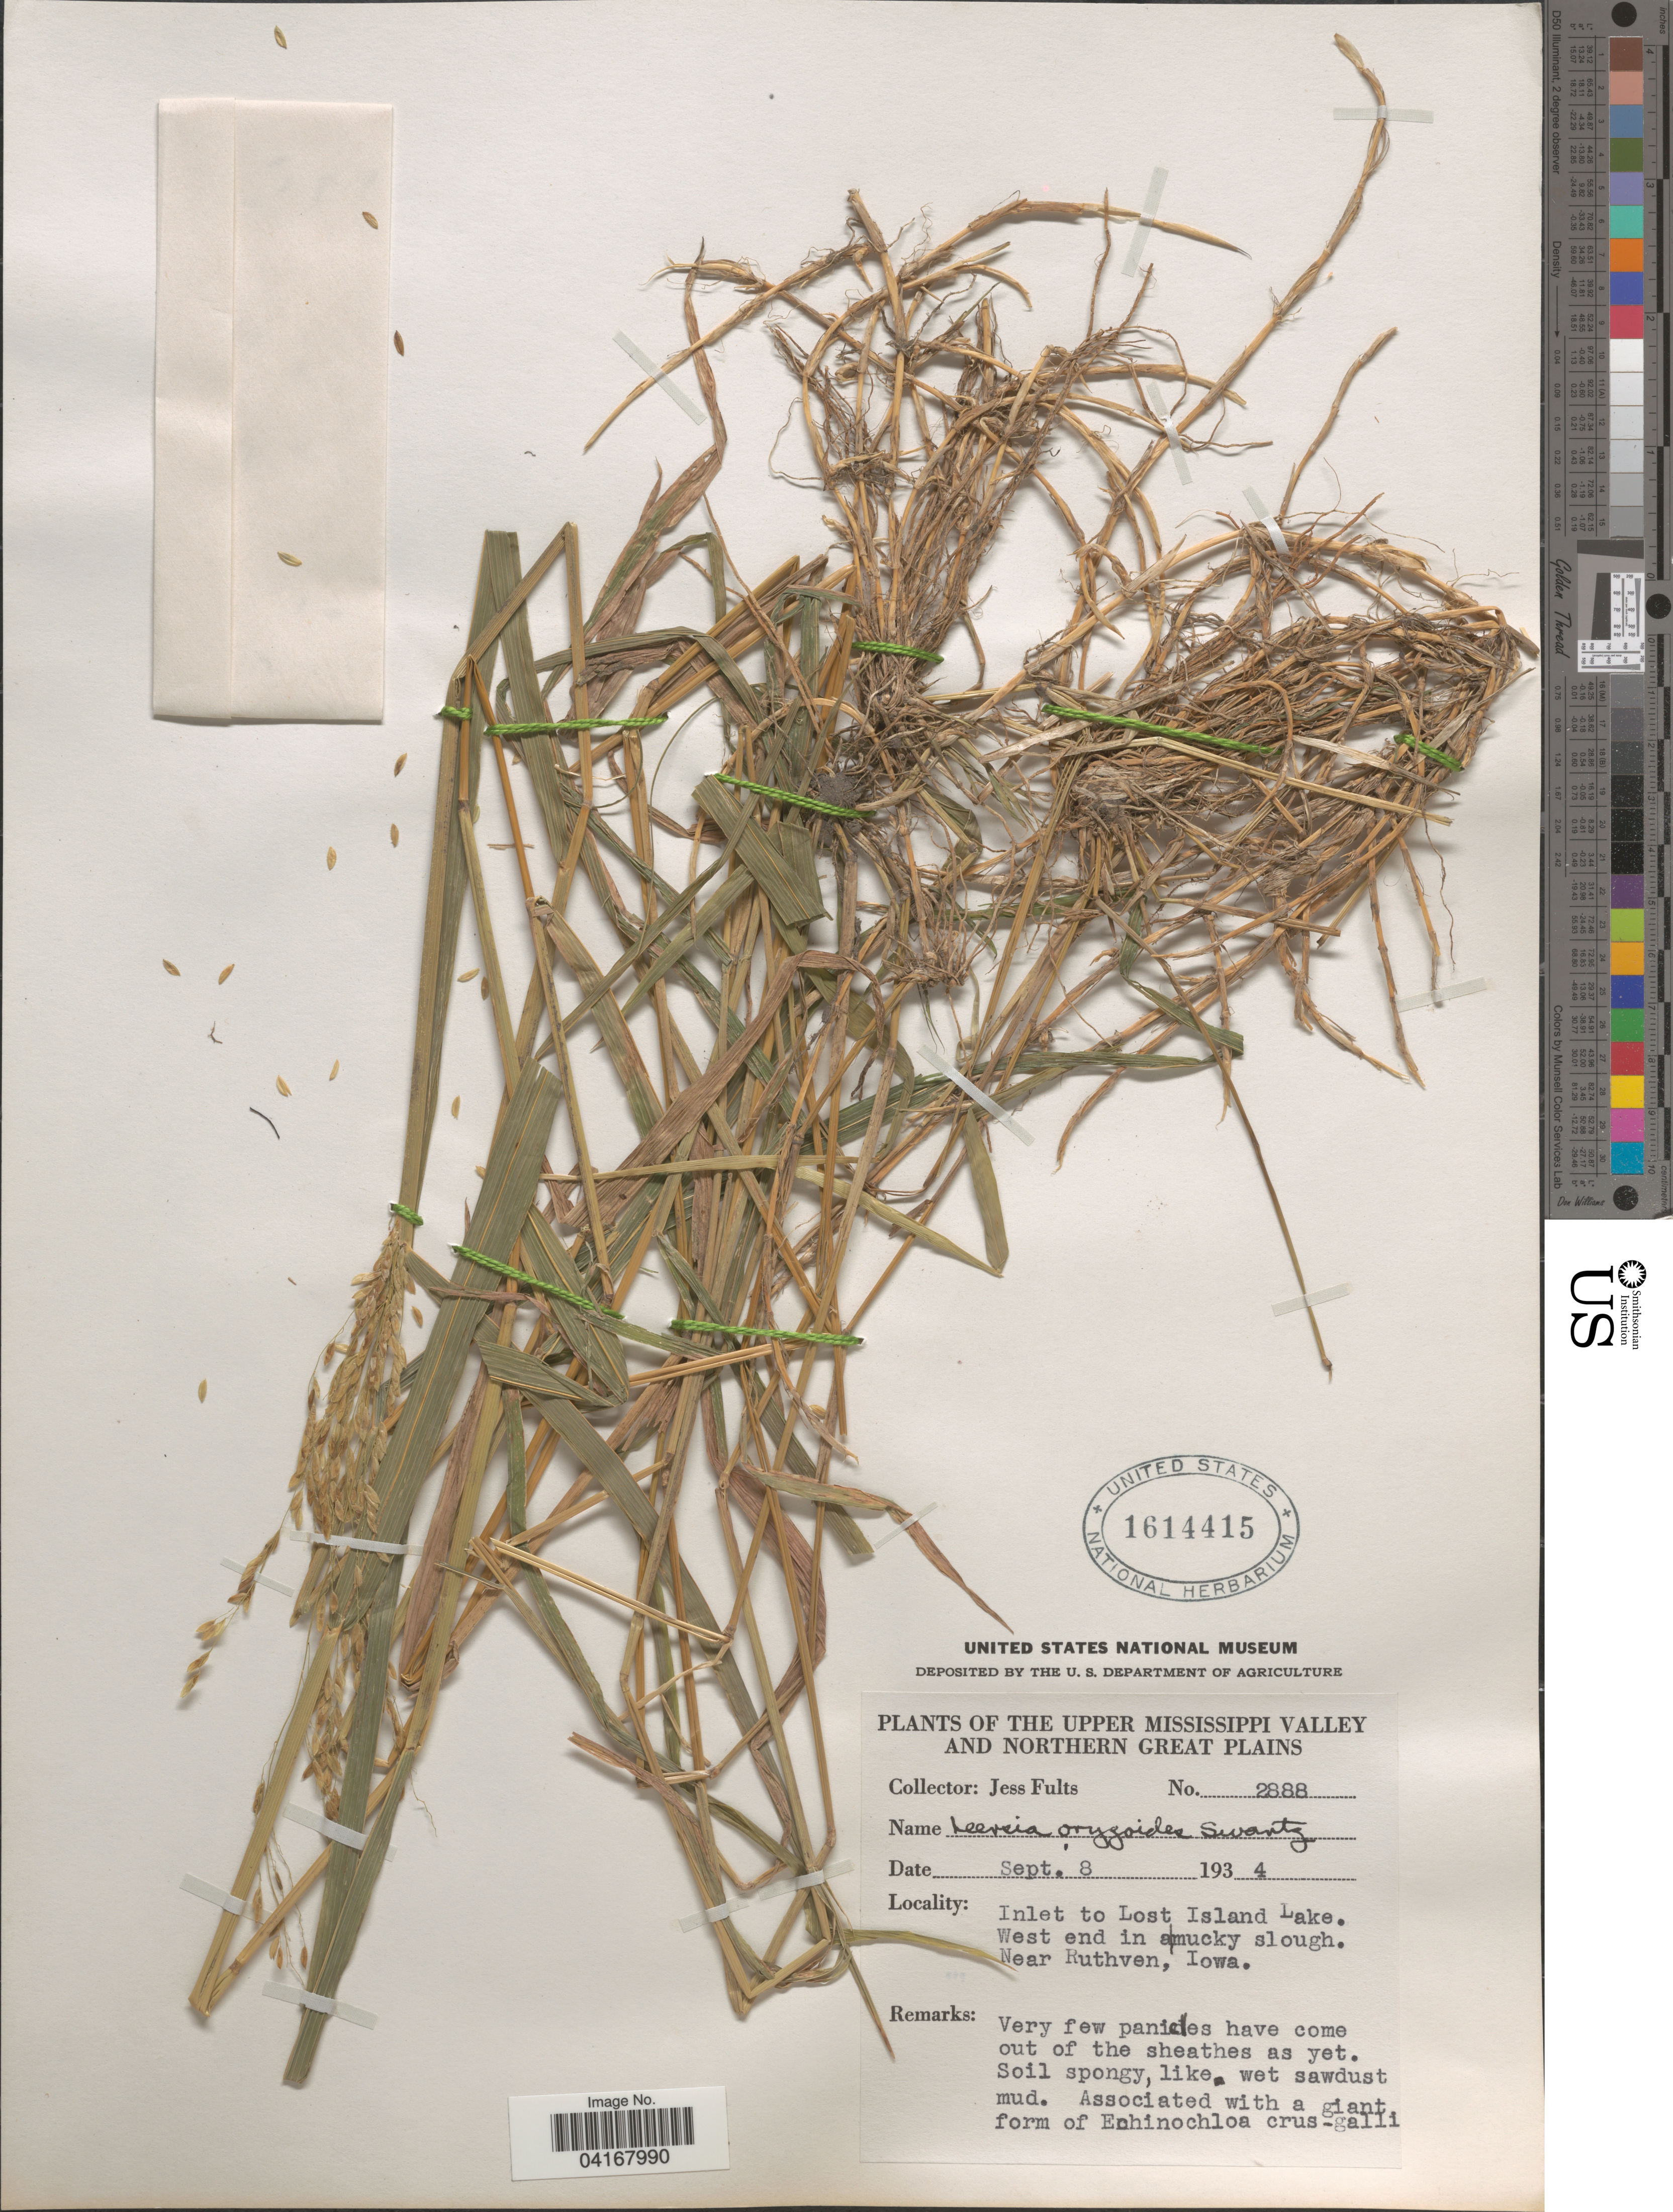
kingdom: Plantae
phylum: Tracheophyta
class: Liliopsida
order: Poales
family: Poaceae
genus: Leersia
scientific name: Leersia oryzoides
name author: (L.) Sw.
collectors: J. Fults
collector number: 2888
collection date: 1934-09-08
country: United States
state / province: Iowa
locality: The Upper Mississippi Valley and Northern Great Plains. Inlet to Lost Island Lake. West end in a mucky slough. Near Ruthven.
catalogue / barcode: US 1614415